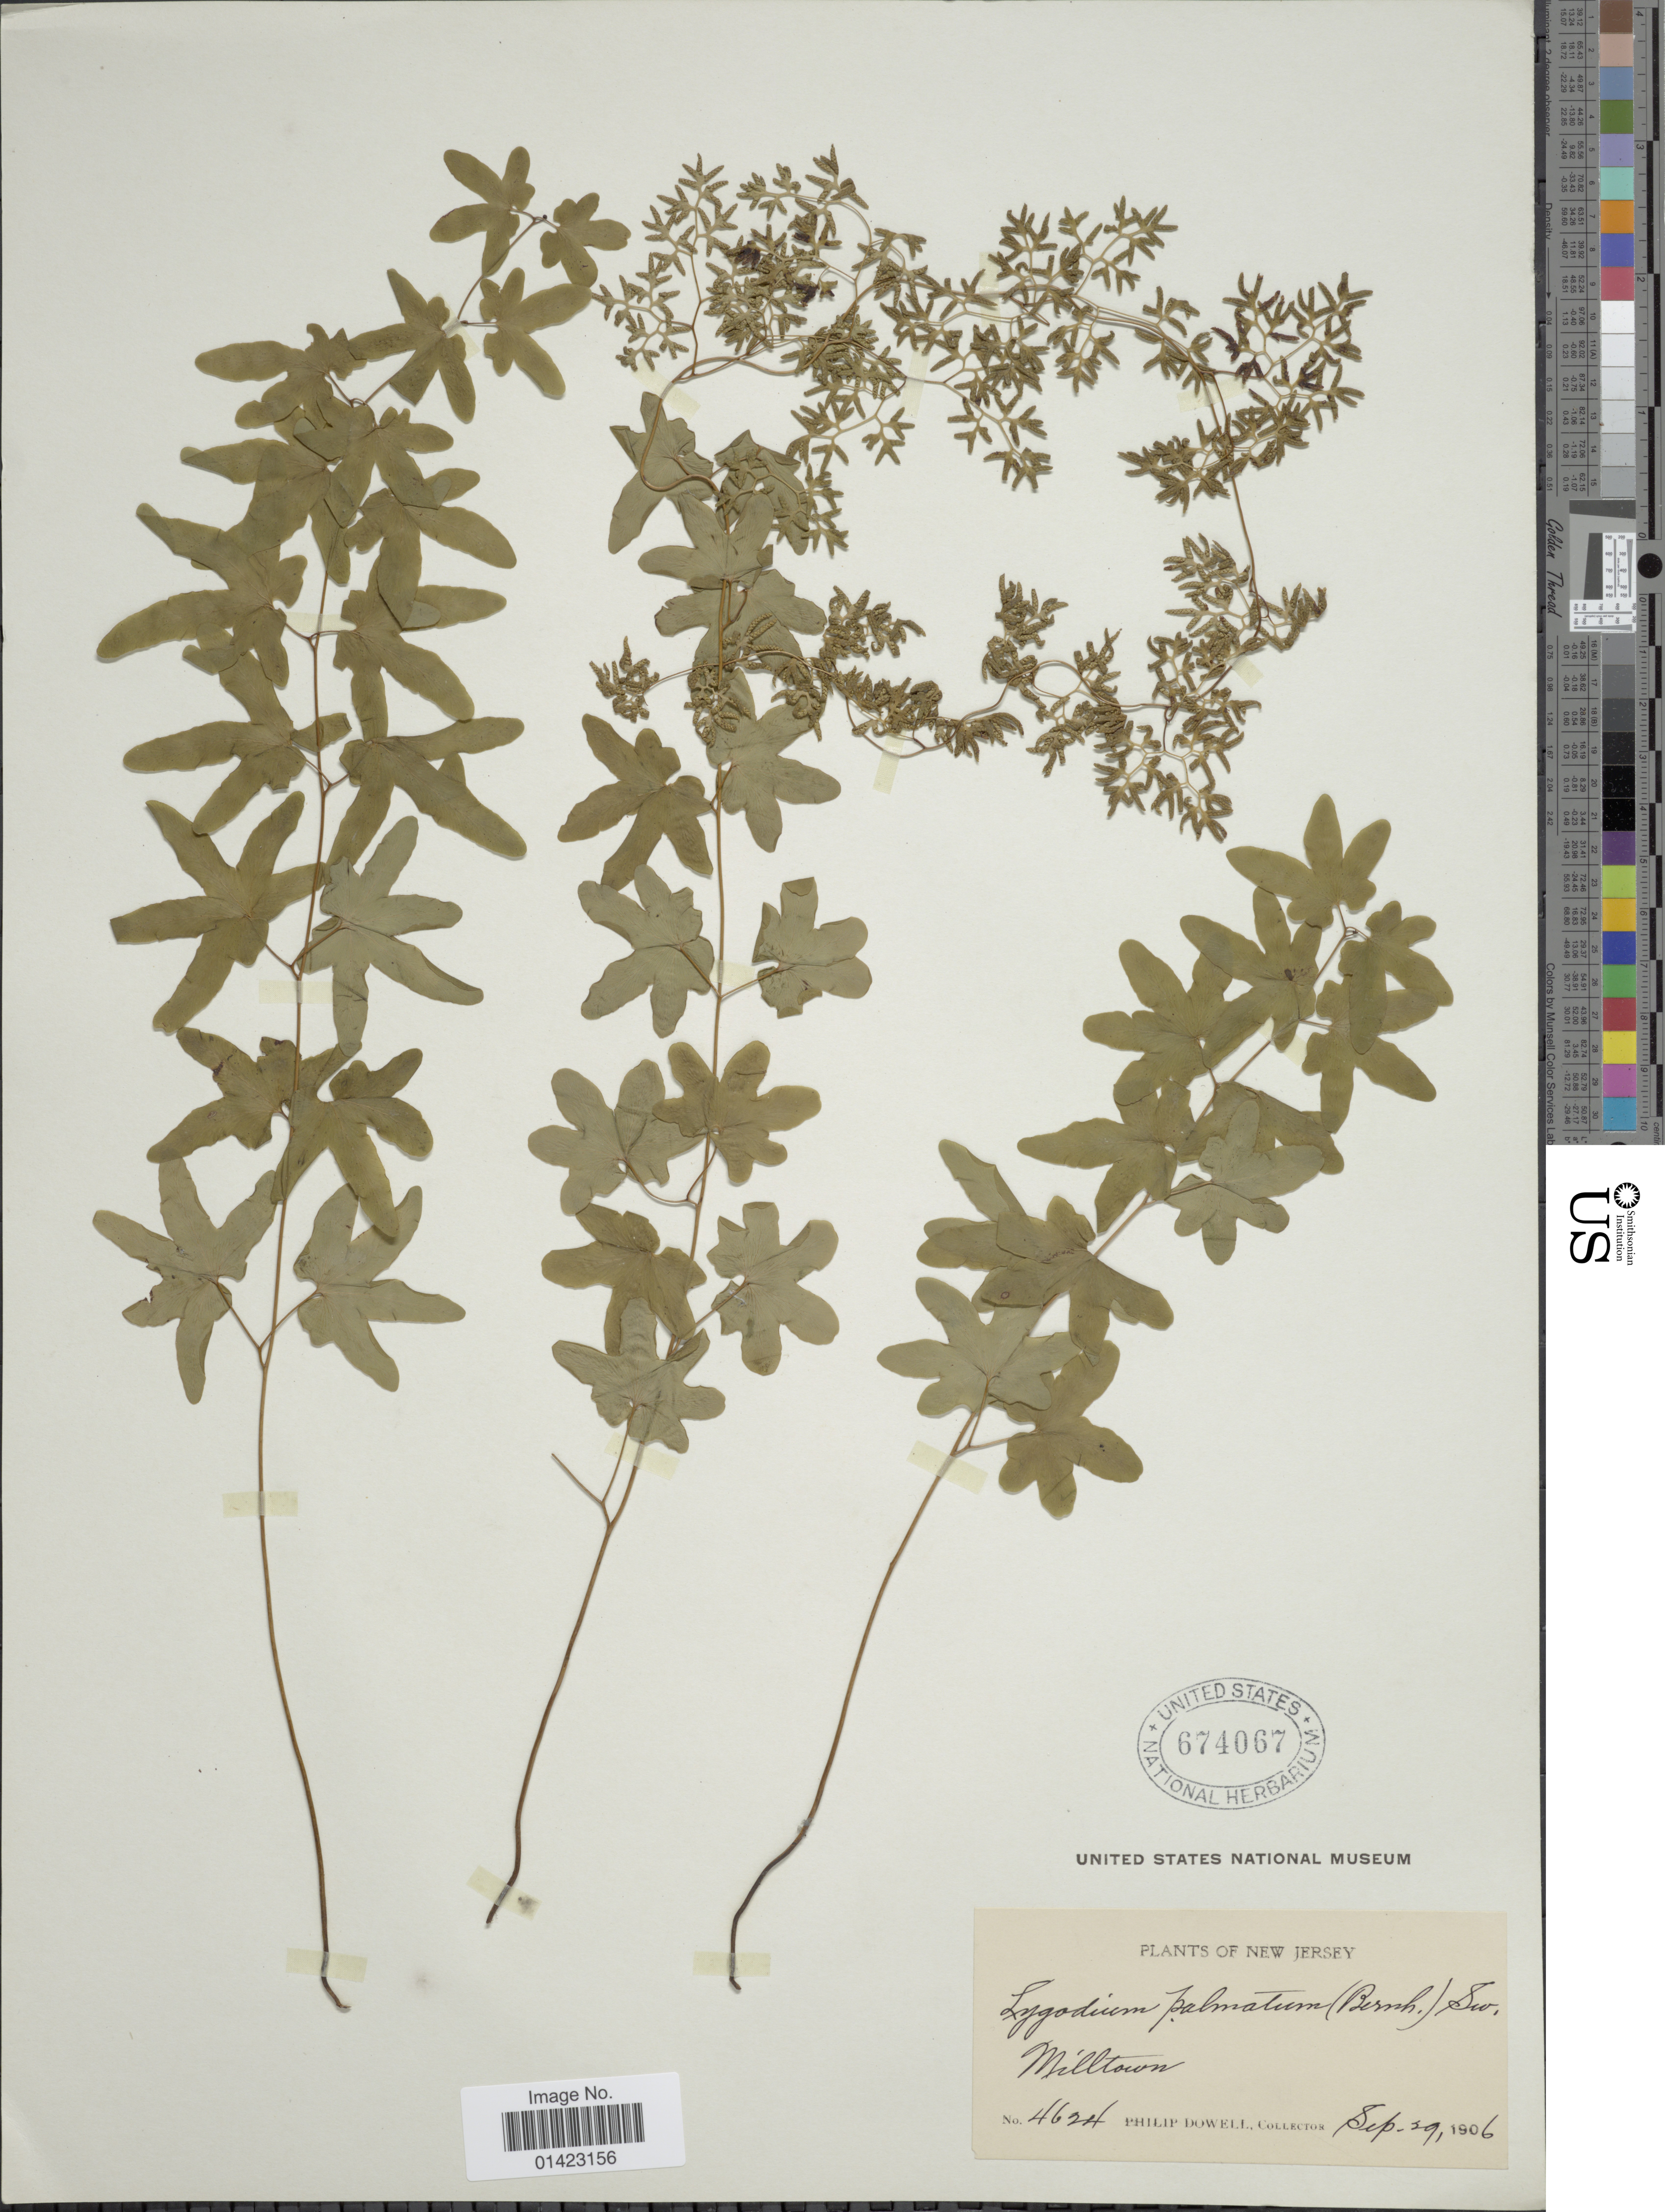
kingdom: Plantae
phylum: Tracheophyta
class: Polypodiopsida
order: Schizaeales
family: Lygodiaceae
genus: Lygodium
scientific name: Lygodium palmatum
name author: (Bernh.) Sw.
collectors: P. Dowell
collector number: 4624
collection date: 1906-09-29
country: United States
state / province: New Jersey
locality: New Jersey, Milltown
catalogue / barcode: US 674067